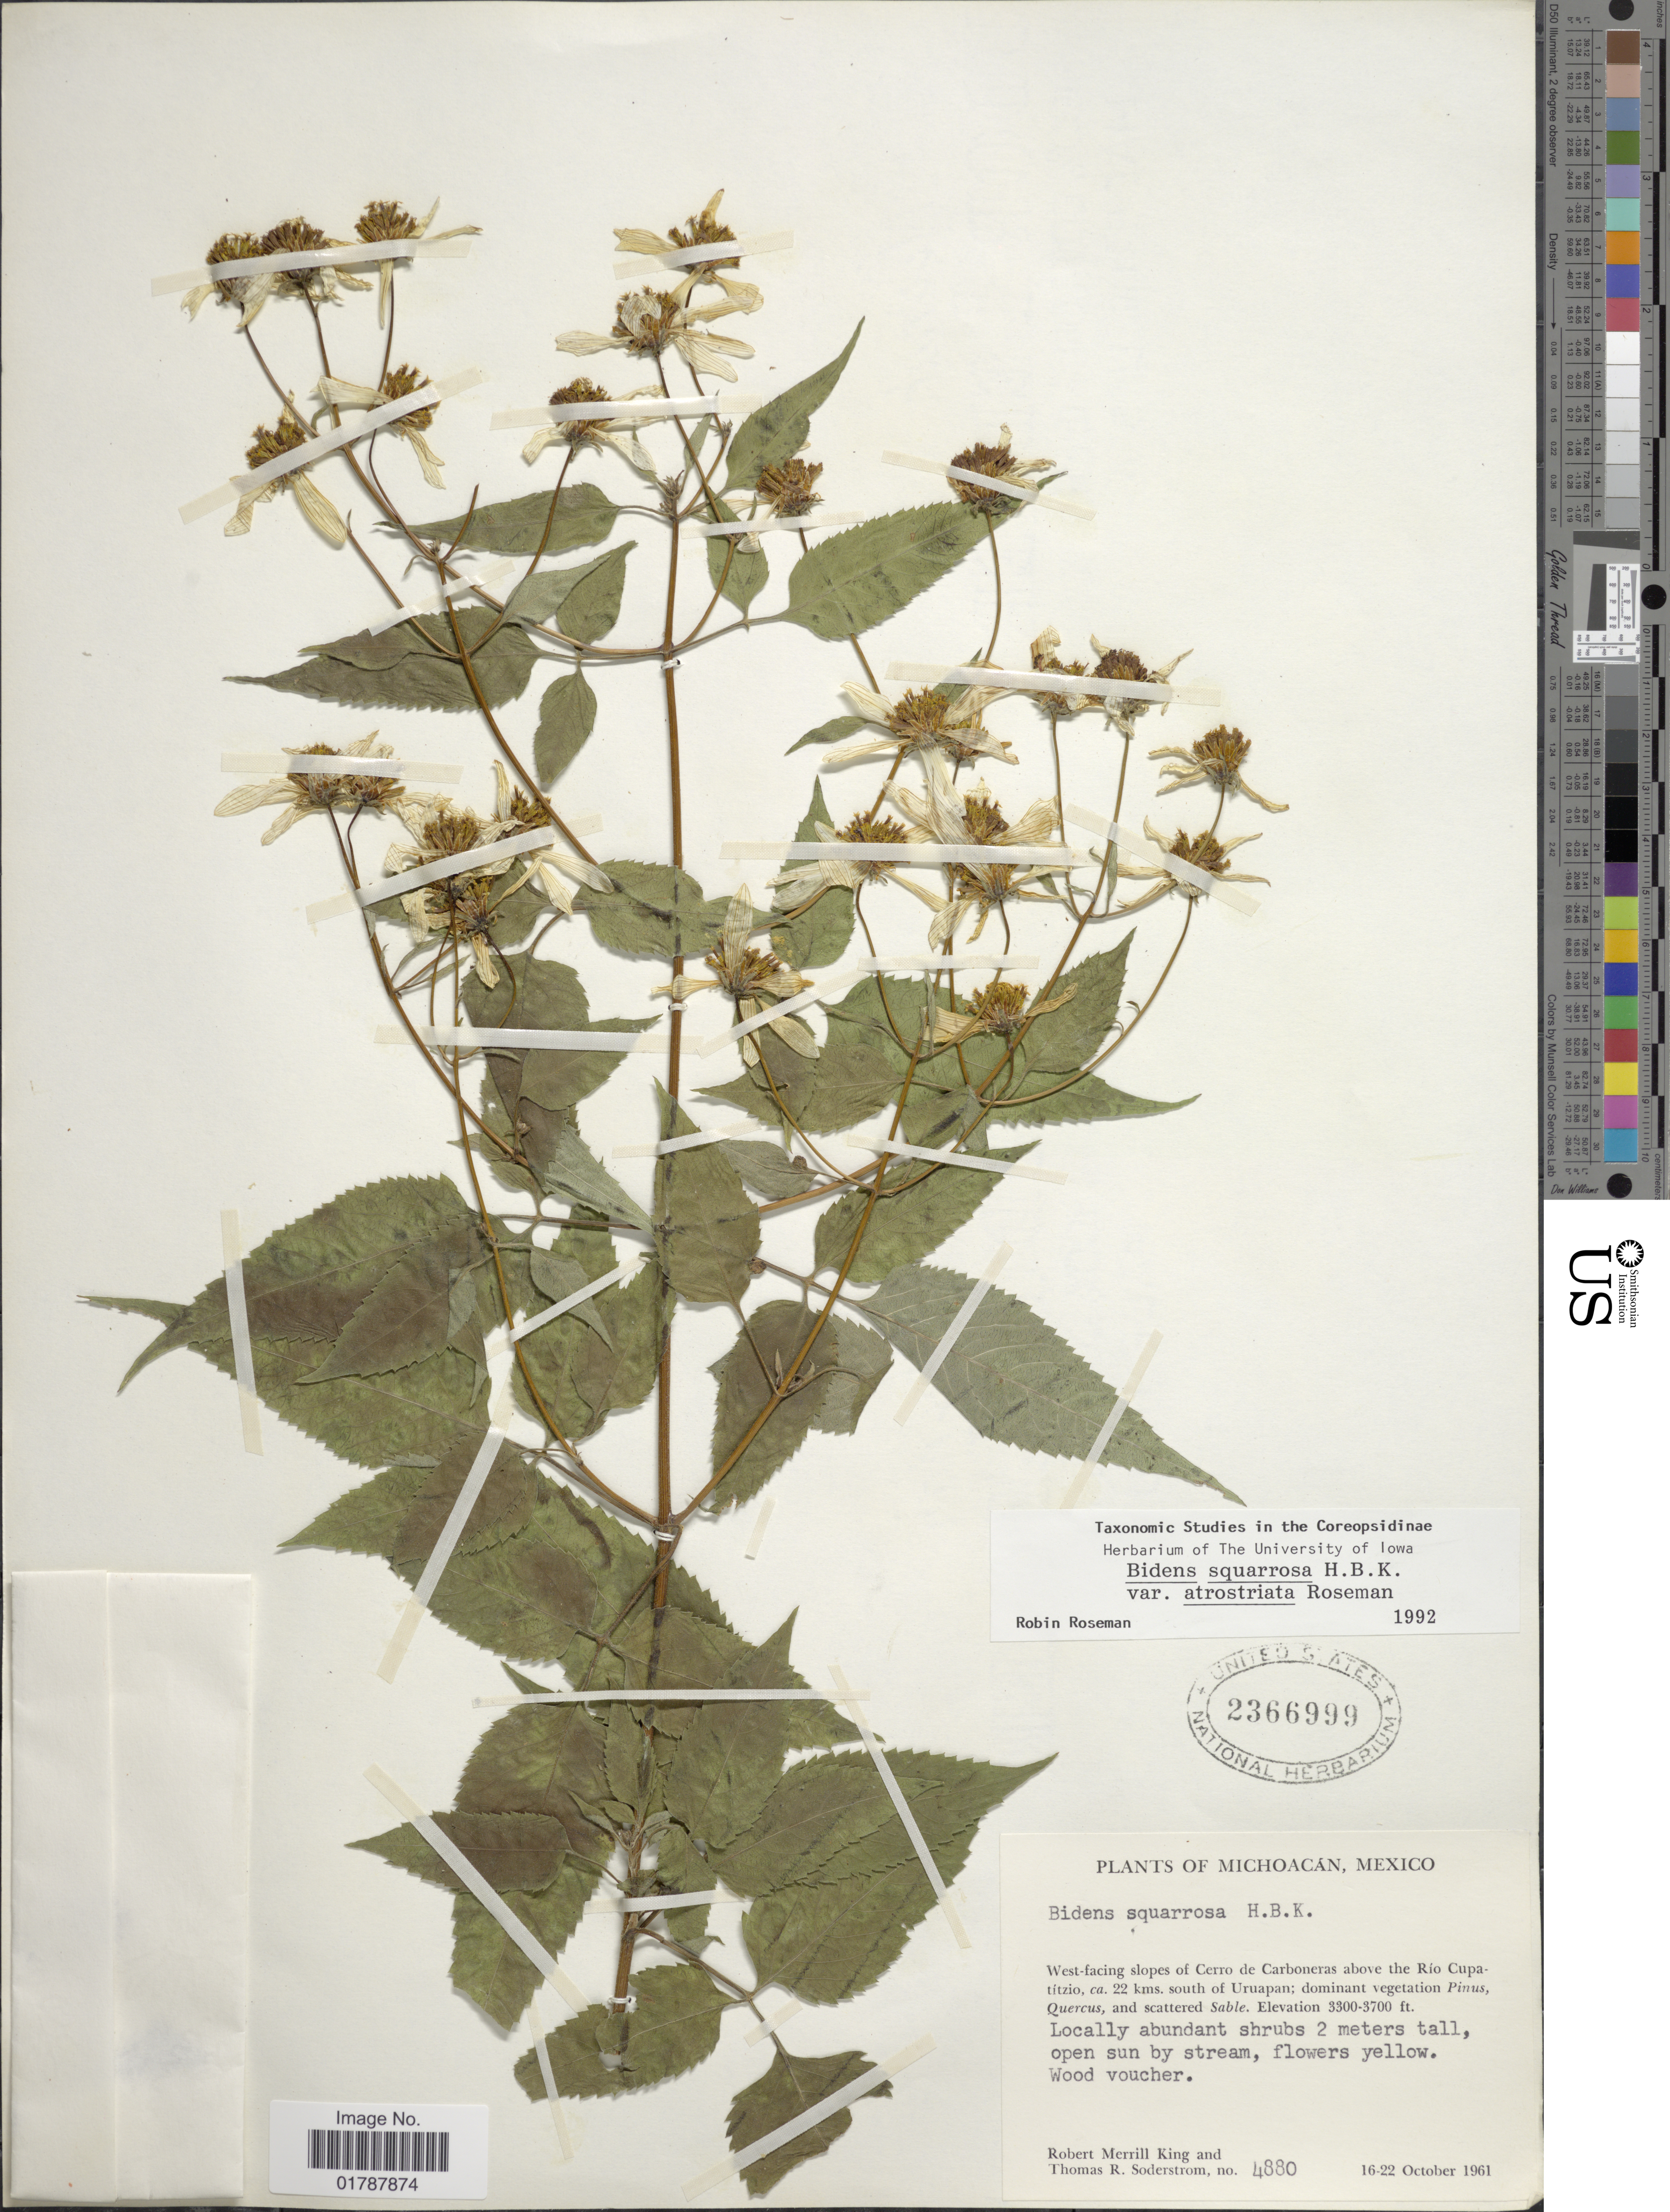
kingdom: Plantae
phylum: Tracheophyta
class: Magnoliopsida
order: Asterales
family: Asteraceae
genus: Bidens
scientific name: Bidens squarrosa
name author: Kunth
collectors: R. M. King & T. R. Soderstrom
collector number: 4880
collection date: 1961-10-16/1961-10-22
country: Mexico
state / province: Michoacán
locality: Michoacan, Mexico, West-facing slopes of Cerro de Carboneras above the Rio Cupatitzio, 22 kms. south of Uruapan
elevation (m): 1006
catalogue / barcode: US 2366999